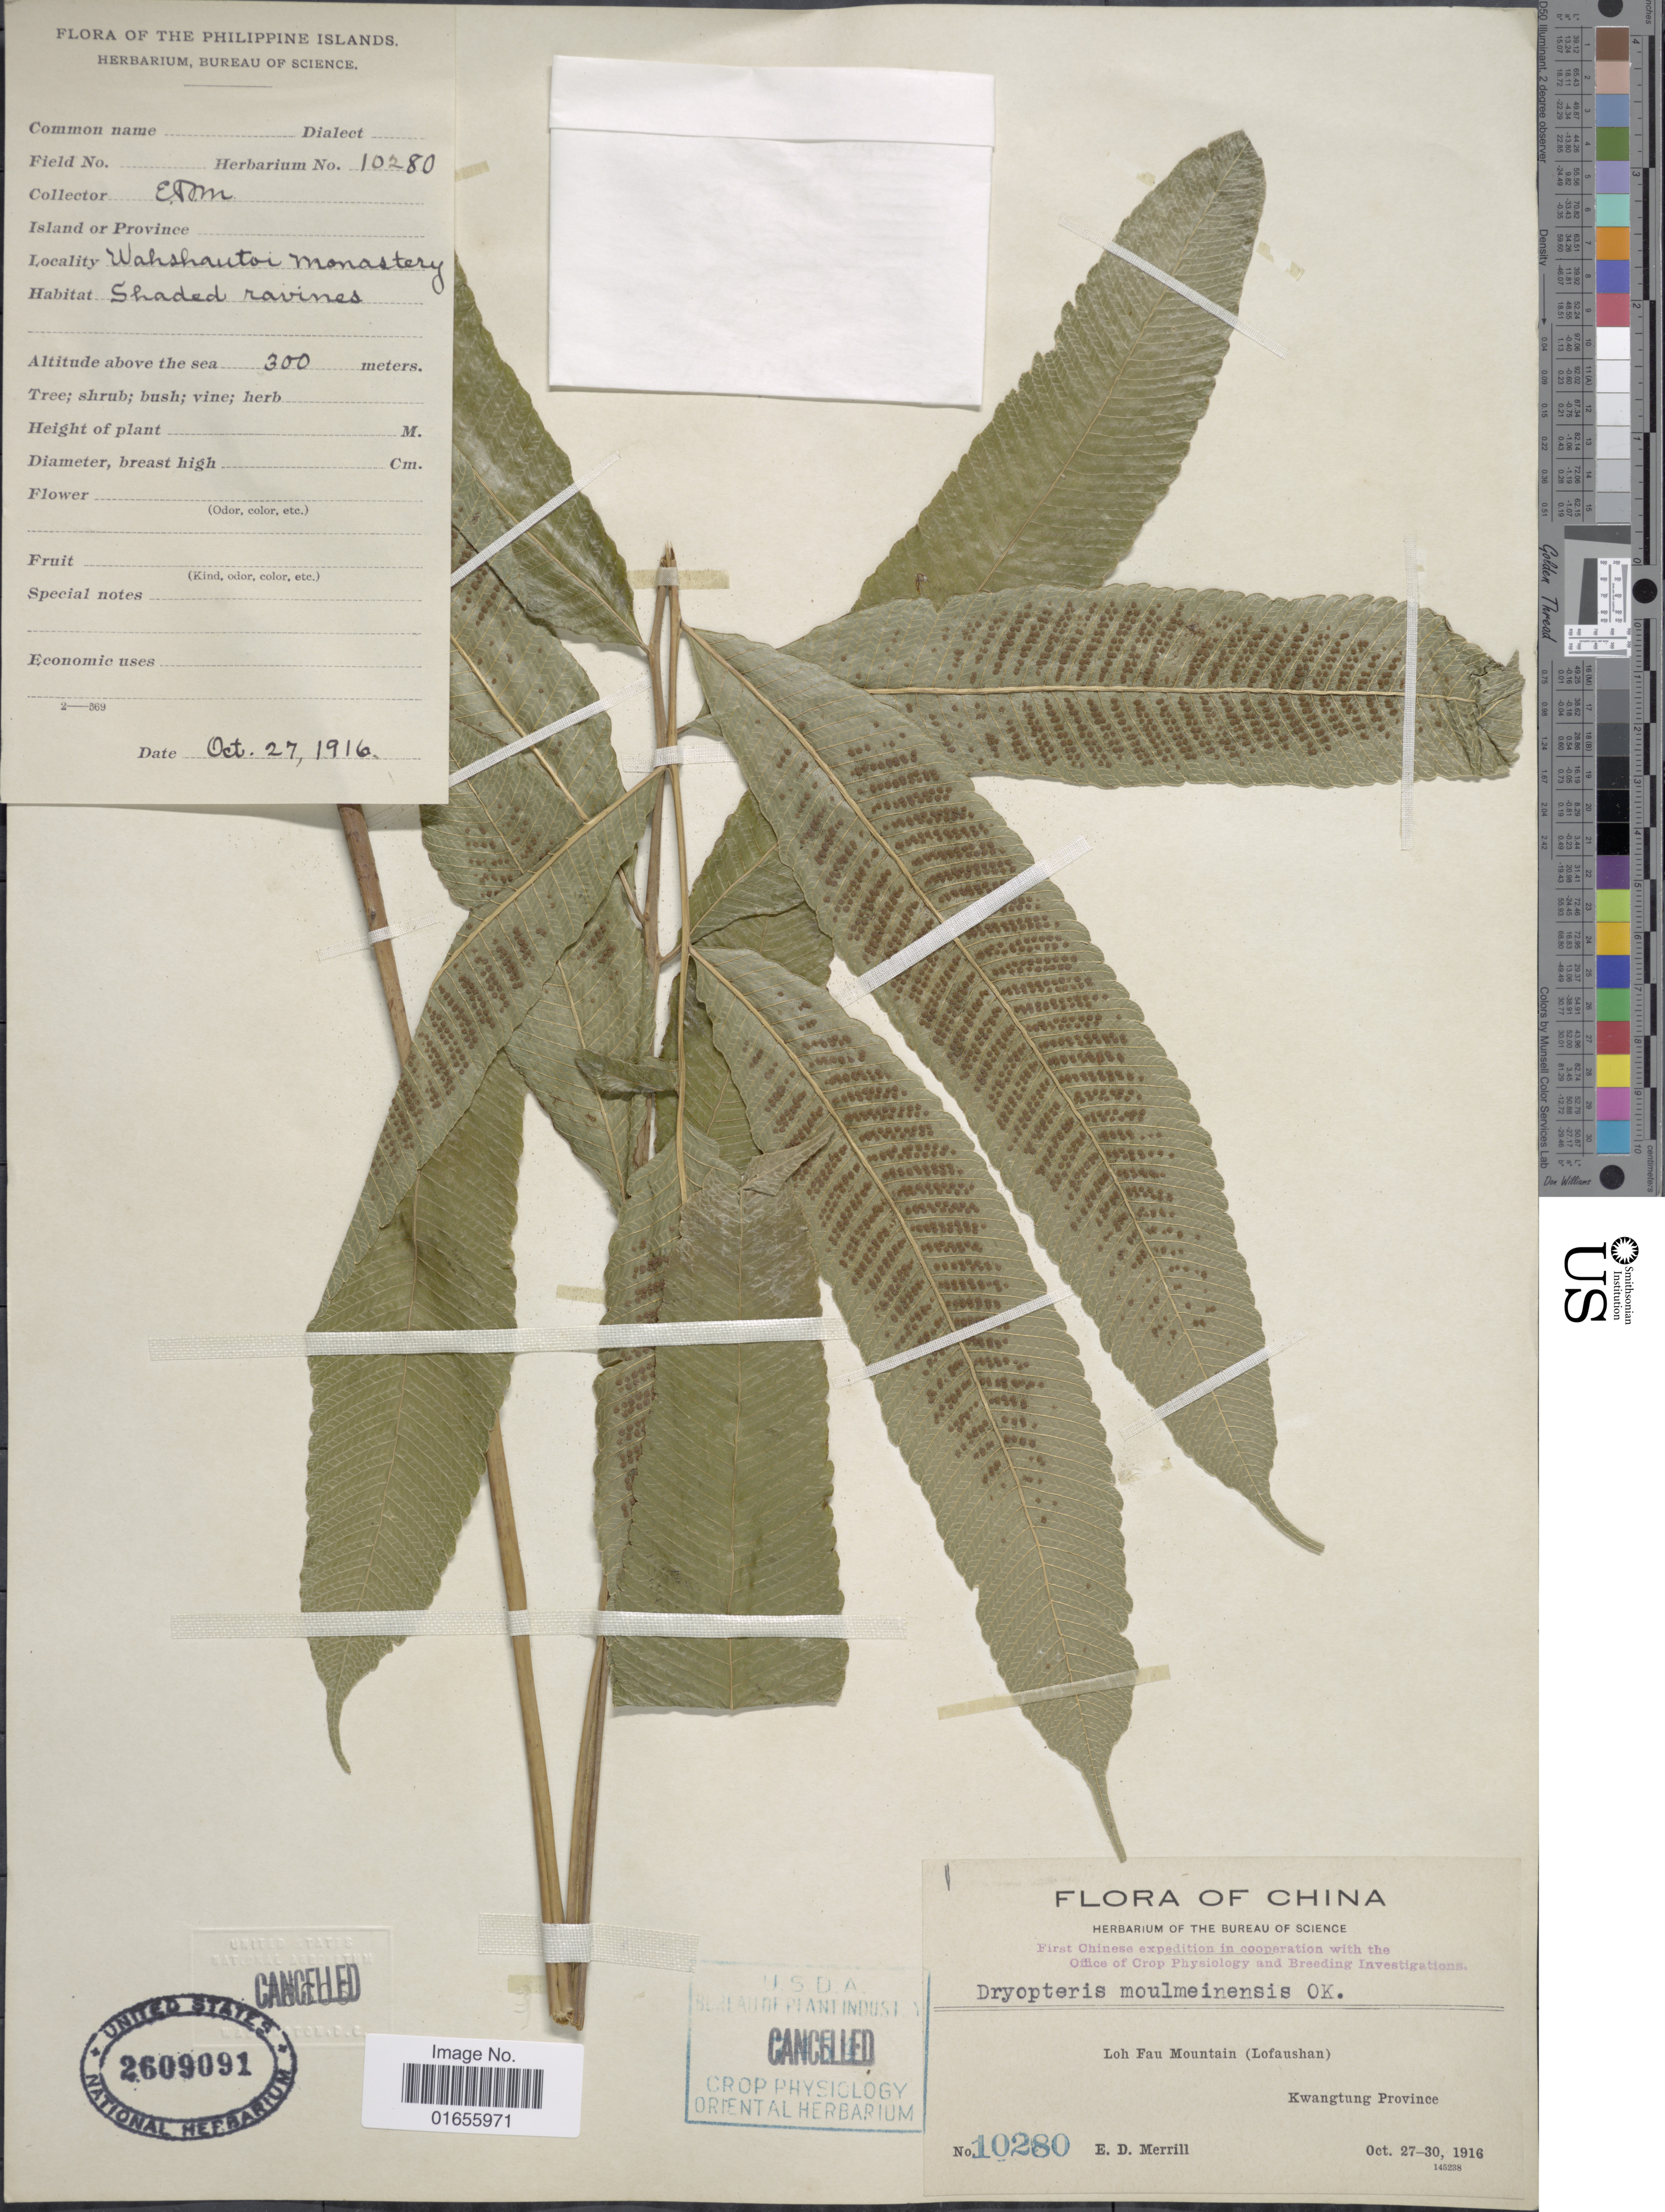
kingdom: Plantae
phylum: Tracheophyta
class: Polypodiopsida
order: Polypodiales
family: Thelypteridaceae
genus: Pronephrium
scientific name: Pronephrium nudatum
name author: (Roxb.) Holttum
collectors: E. D. Merrill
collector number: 10280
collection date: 1916-10-27/1916-10-30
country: China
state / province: Guangdong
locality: Kwangtung Province, Loh Fau Mountain (Lofaushan) Wahshautoi Monastery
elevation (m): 300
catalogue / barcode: US 2609091